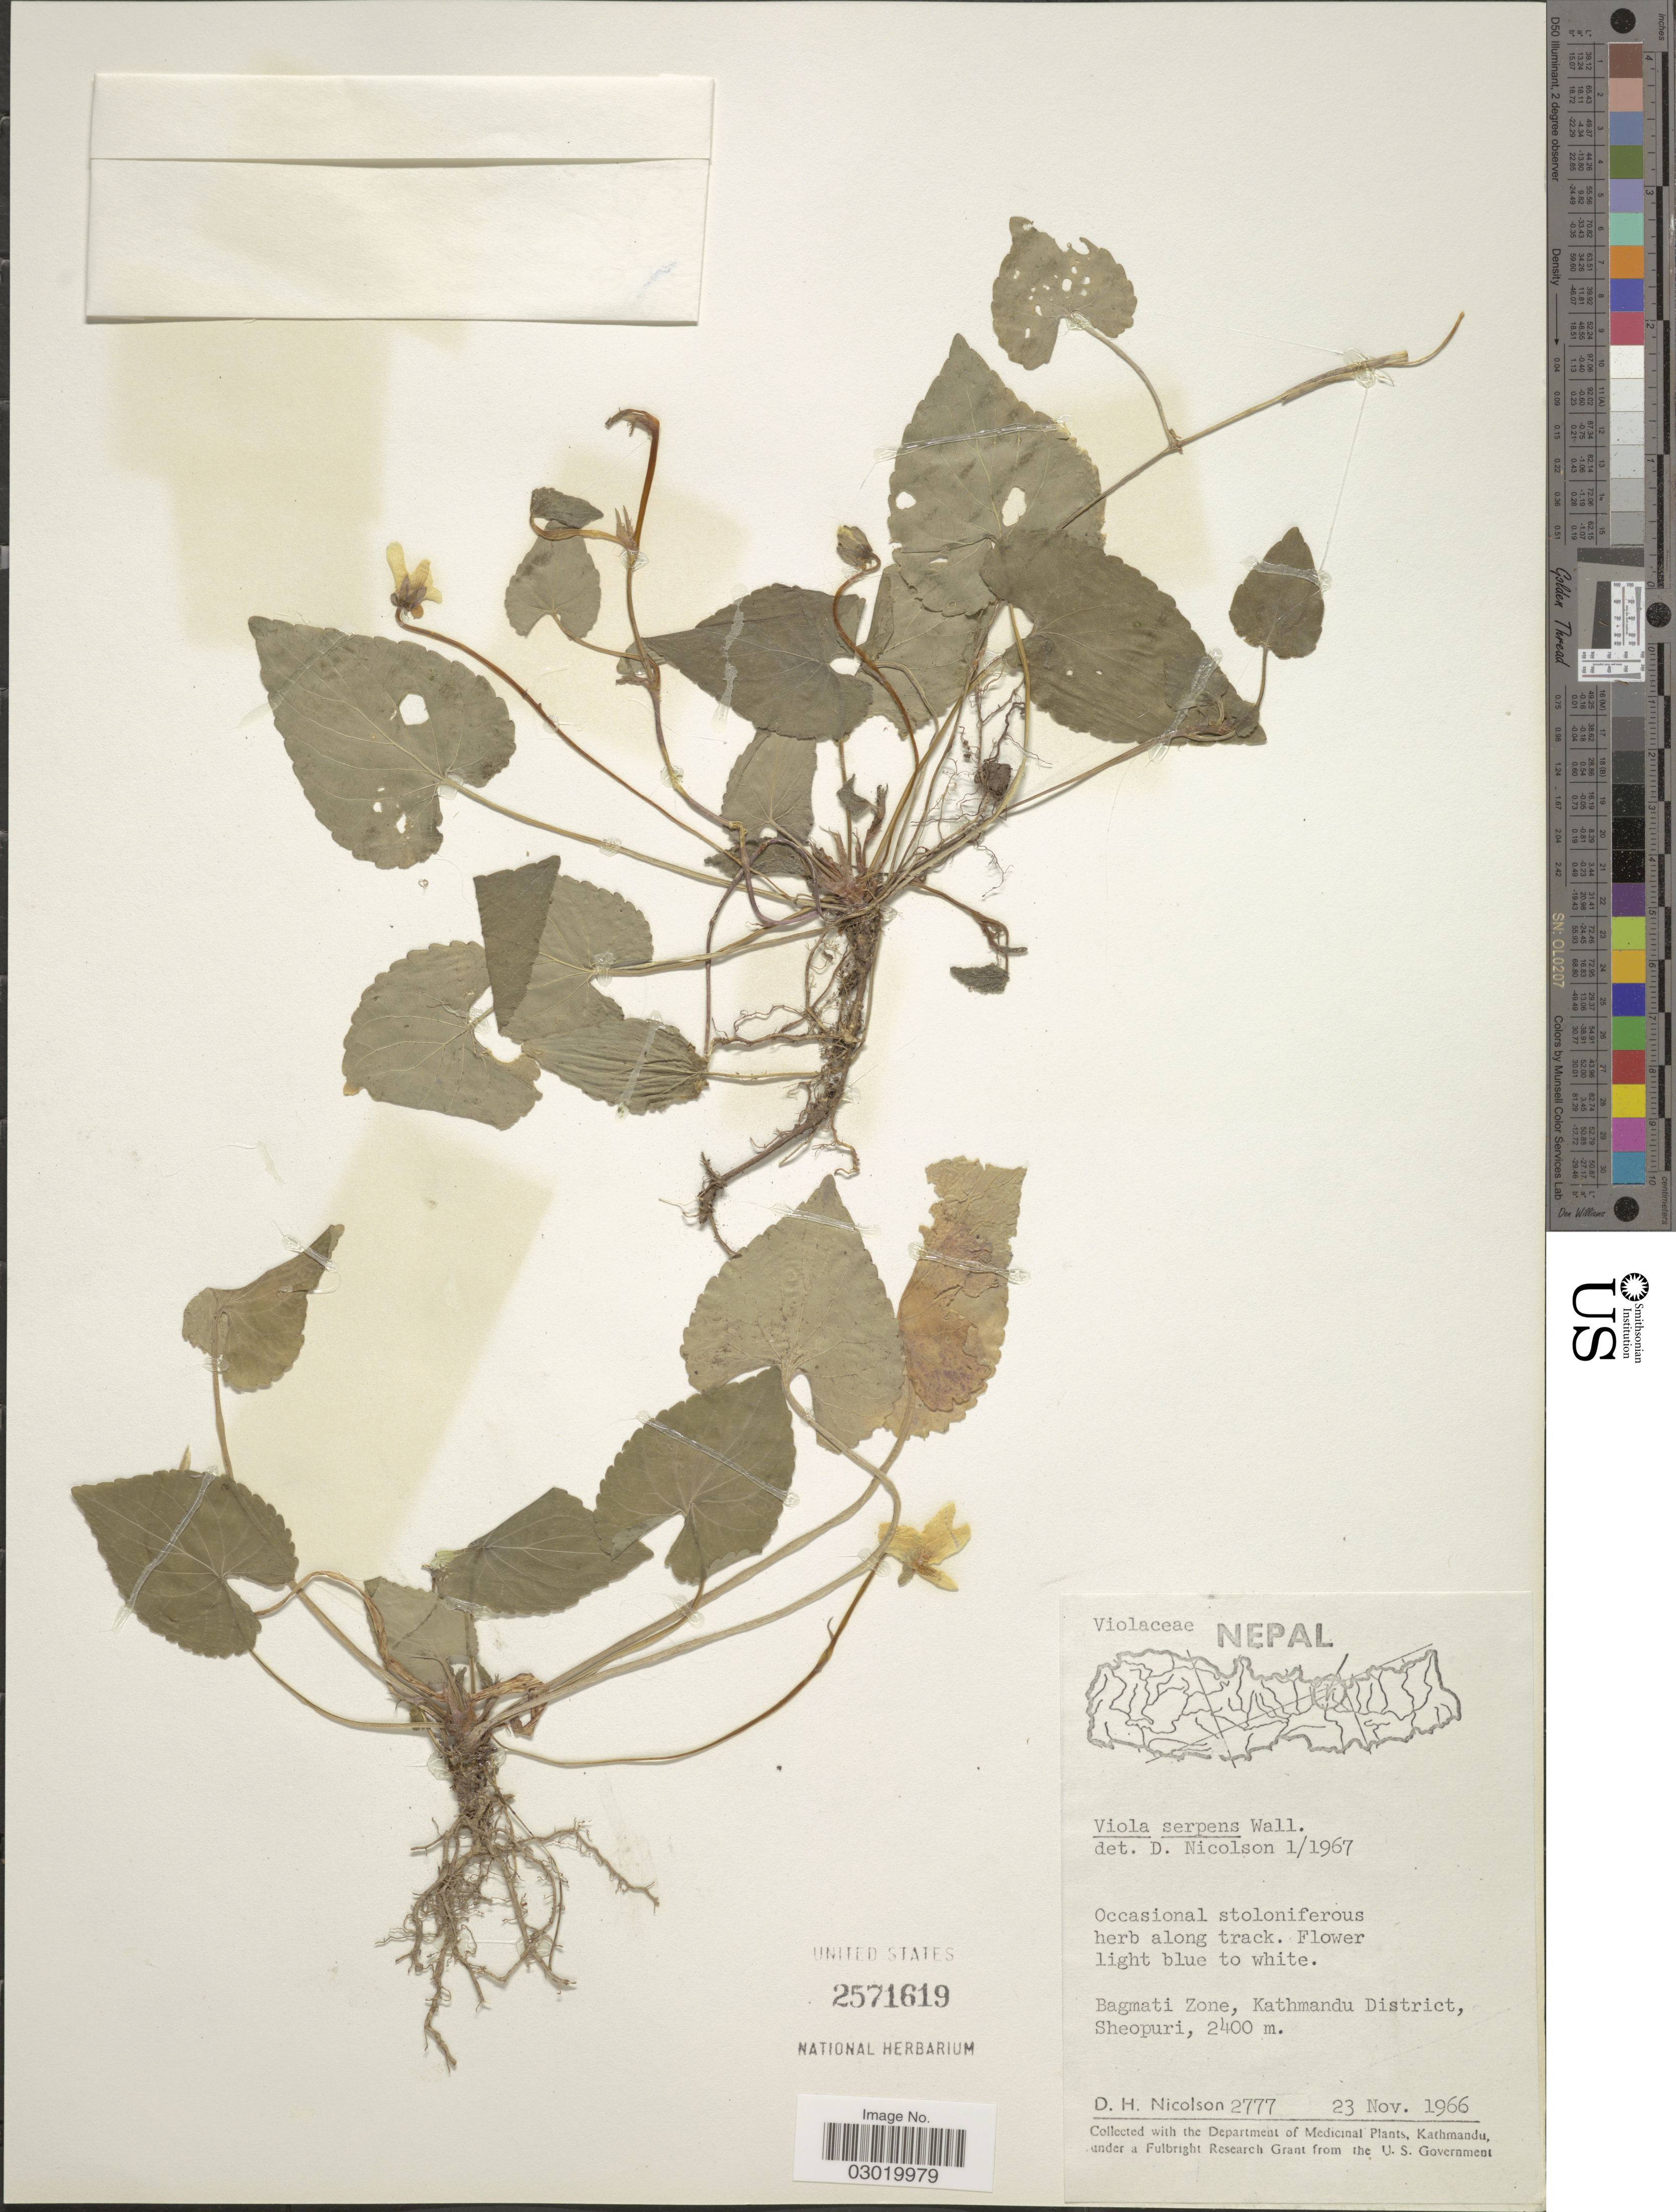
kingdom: Plantae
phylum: Tracheophyta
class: Magnoliopsida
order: Malpighiales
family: Violaceae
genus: Viola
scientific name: Viola pilosa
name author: Blume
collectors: D. H. Nicolson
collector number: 2777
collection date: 1966-11-23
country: Nepal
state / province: Bagmati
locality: Bagmati Zone, Kathmandu District, Sheopuri.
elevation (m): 2400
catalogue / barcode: US 2571619